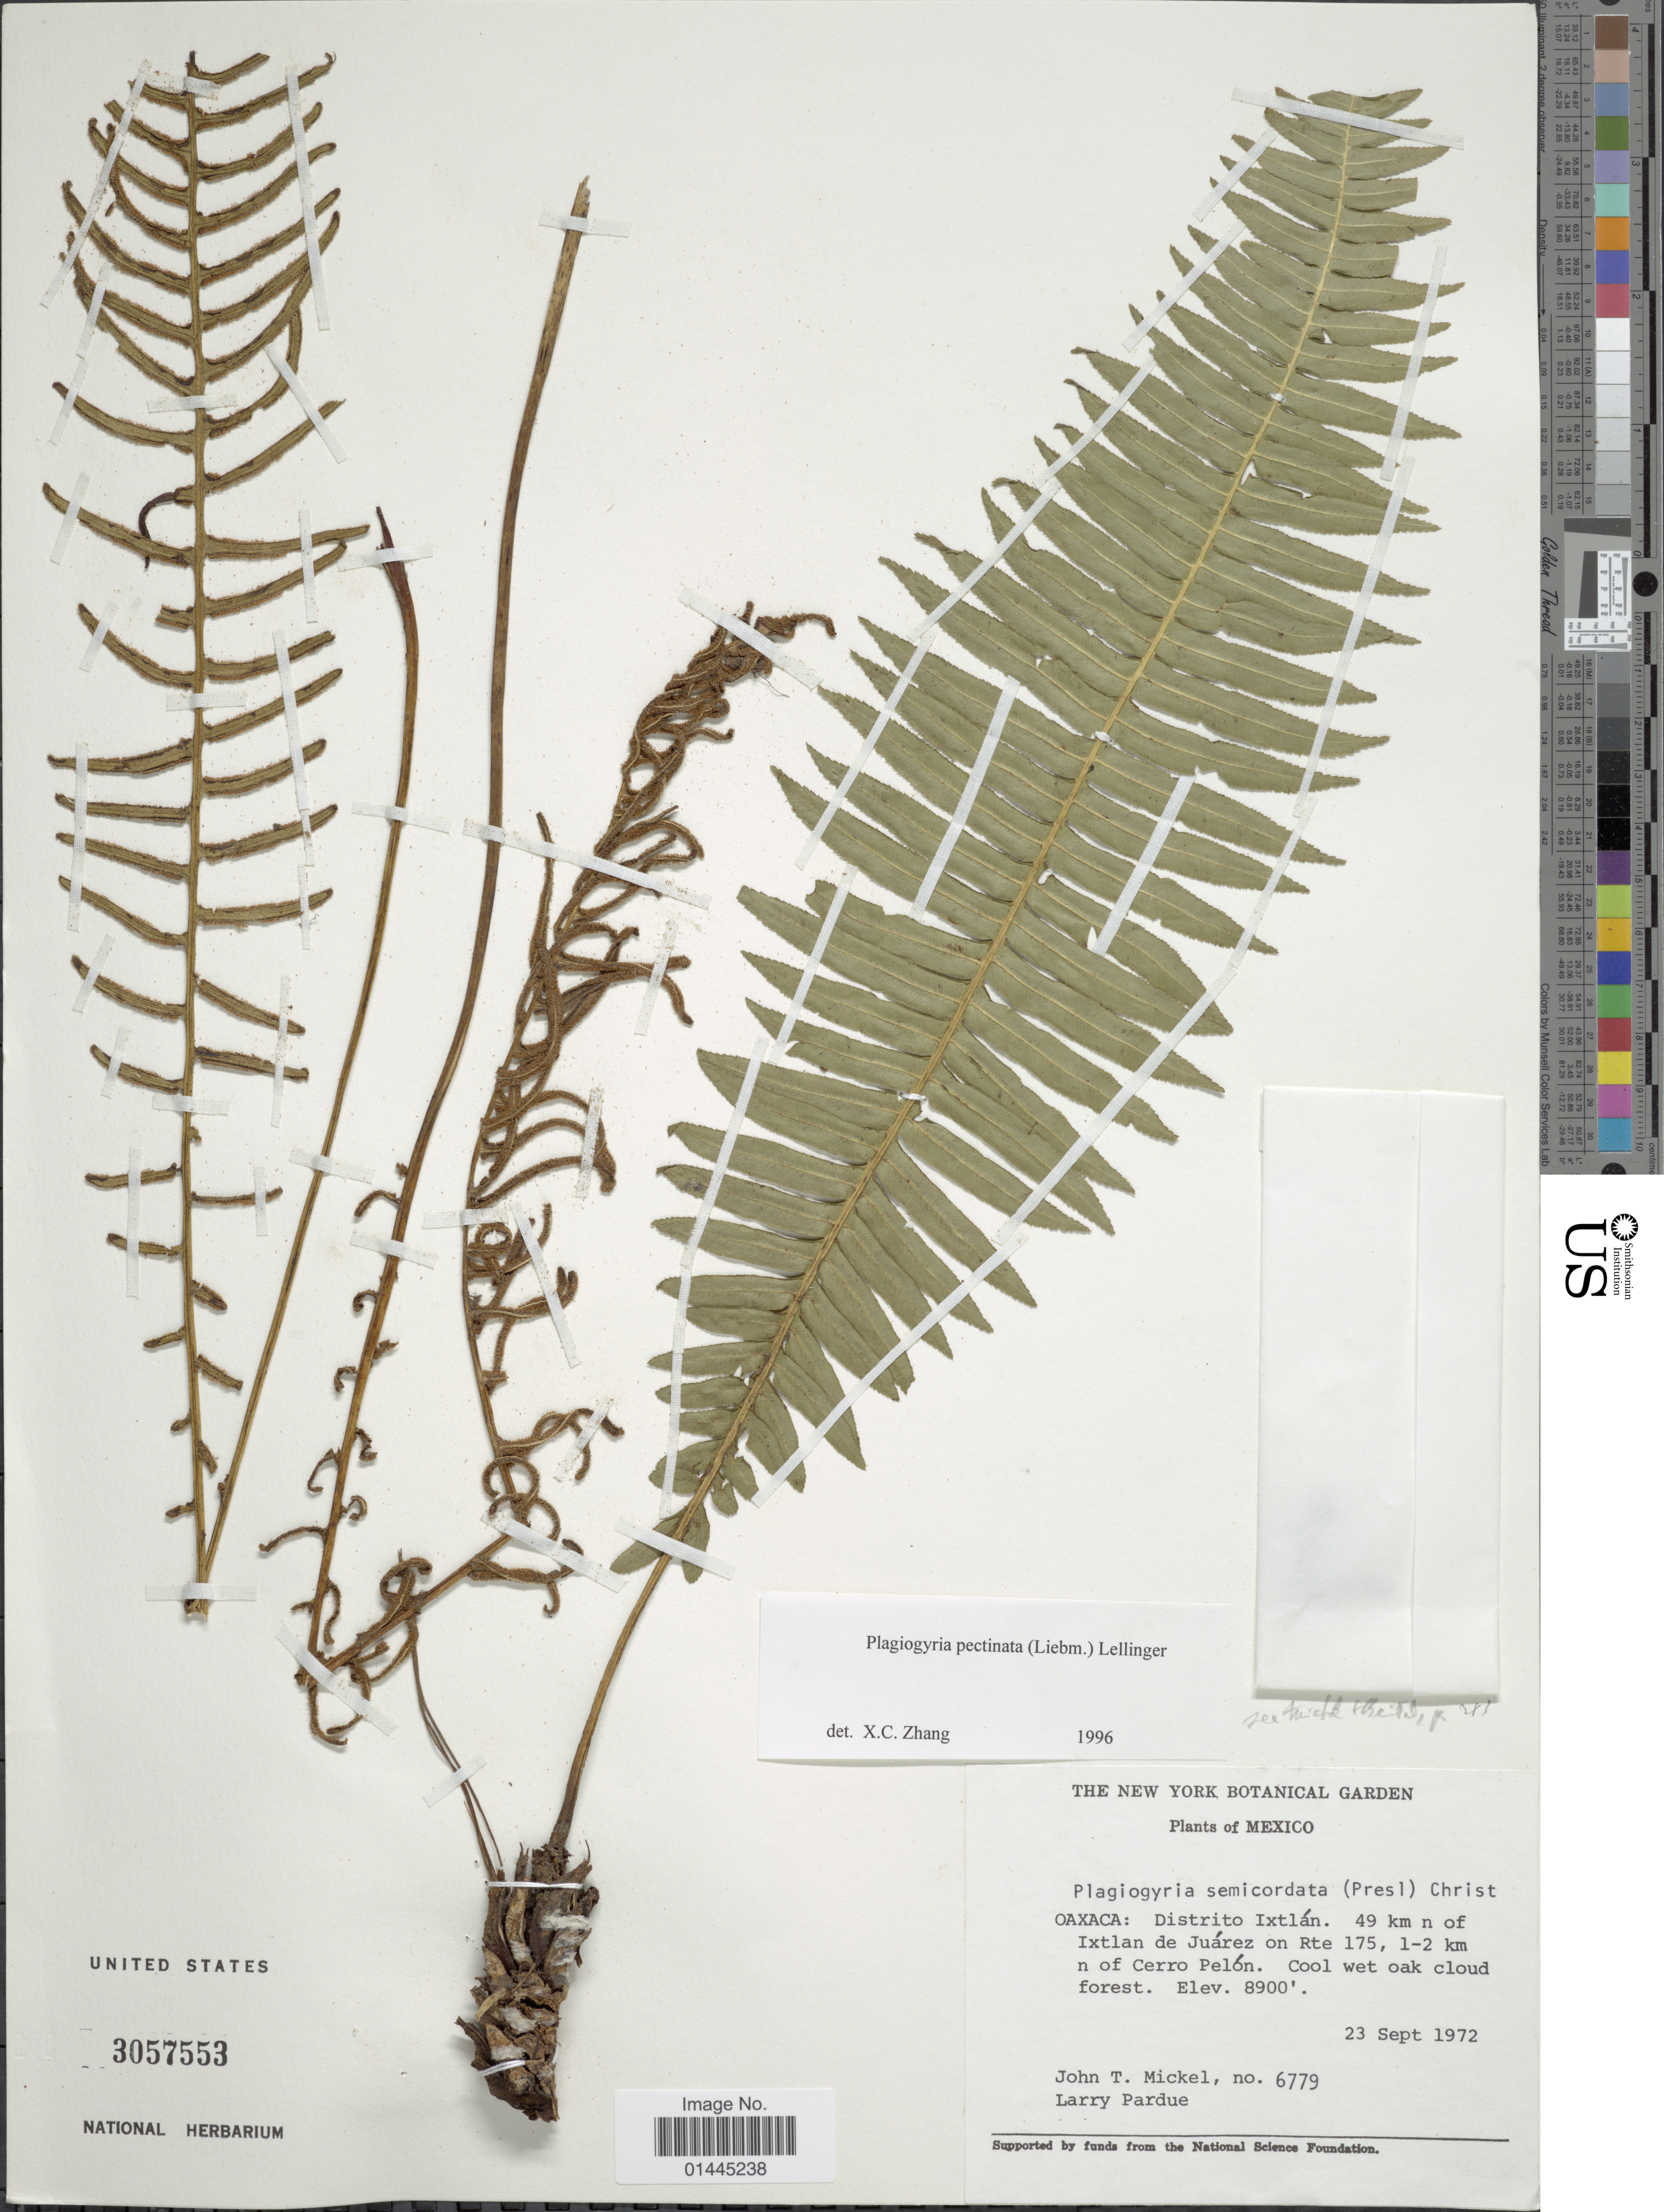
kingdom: Plantae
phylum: Tracheophyta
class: Polypodiopsida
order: Cyatheales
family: Plagiogyriaceae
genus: Plagiogyria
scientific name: Plagiogyria semicordata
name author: (C. Presl) Christ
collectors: J. T. Mickel & L. Pardue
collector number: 6779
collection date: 1972-09-23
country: Mexico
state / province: Oaxaca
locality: Distrito Ixtlan, 49 km n of Ixtlan de Juarez on Rte 175, 1-2 km n of Cerro Pelon.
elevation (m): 2713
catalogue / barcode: US 3057553